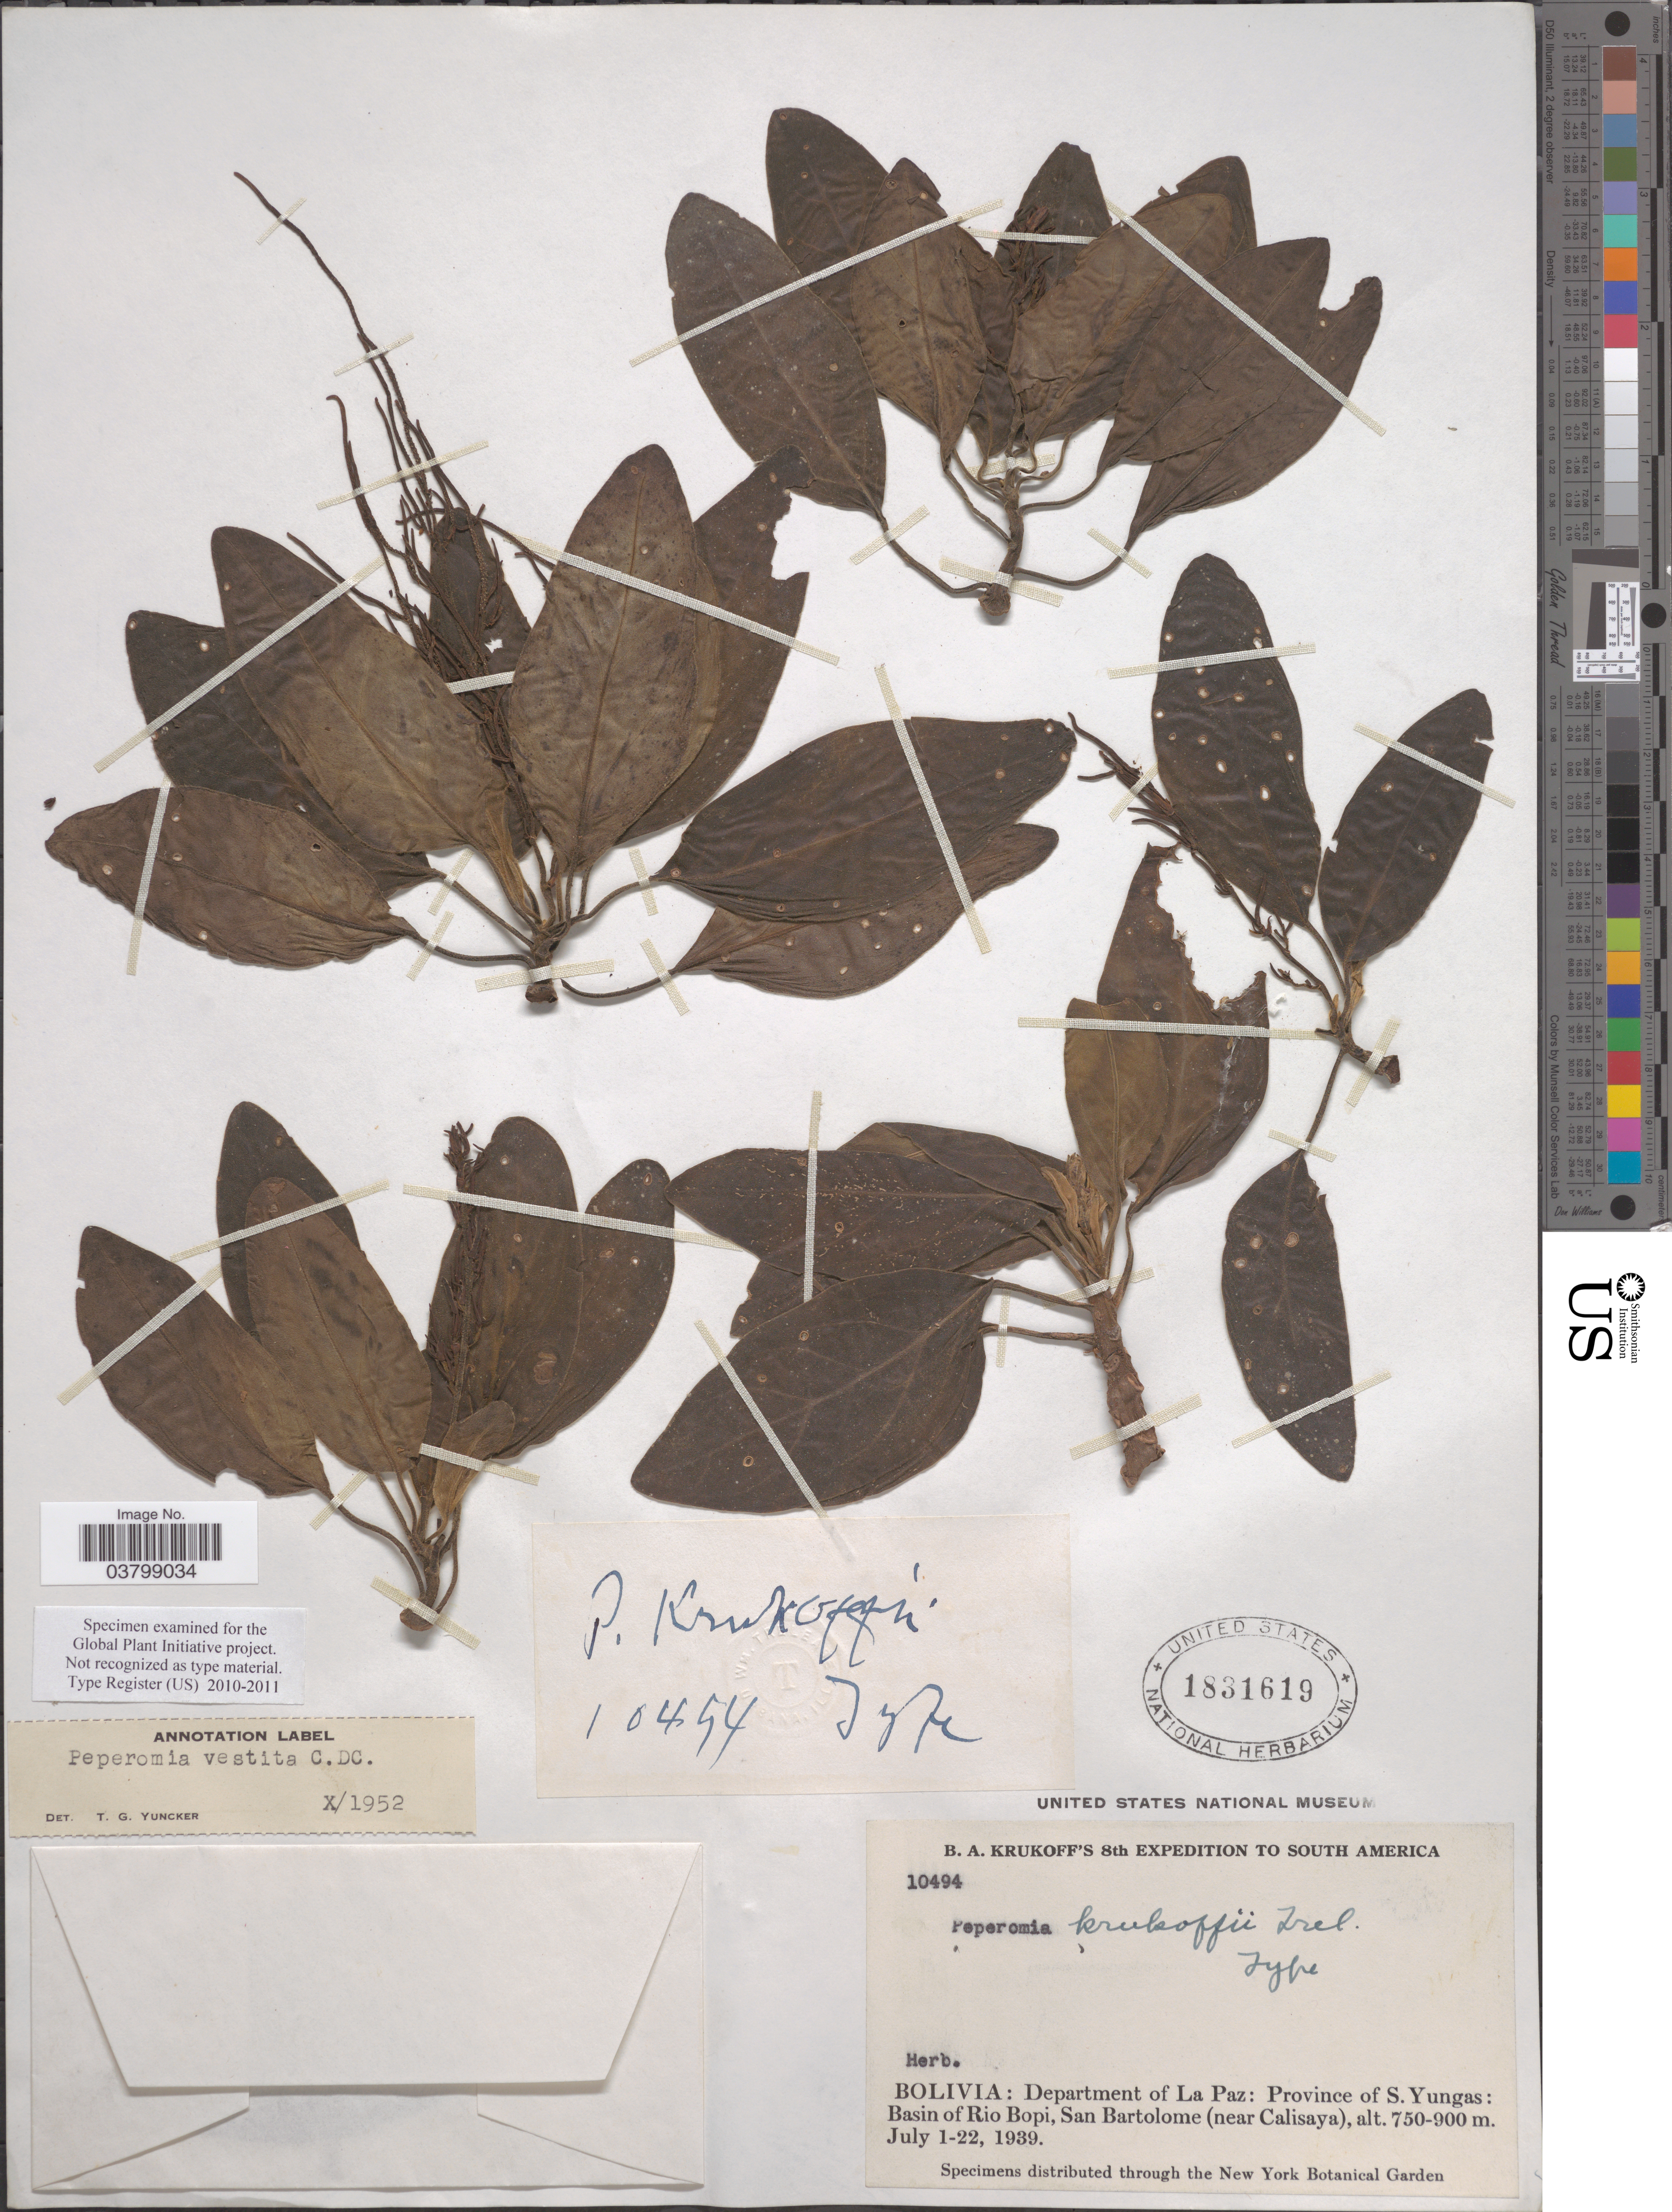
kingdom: Plantae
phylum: Tracheophyta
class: Magnoliopsida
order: Piperales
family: Piperaceae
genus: Peperomia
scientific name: Peperomia vestita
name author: C. DC.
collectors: B. A. Krukoff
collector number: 10494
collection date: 1939-07-01/1939-07-22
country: Bolivia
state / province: La Paz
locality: Department of La Paz: Province of S. Yungas: Basin of Rio Bopi, San Bartolome (near Calisaya).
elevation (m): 750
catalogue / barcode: US 1831619